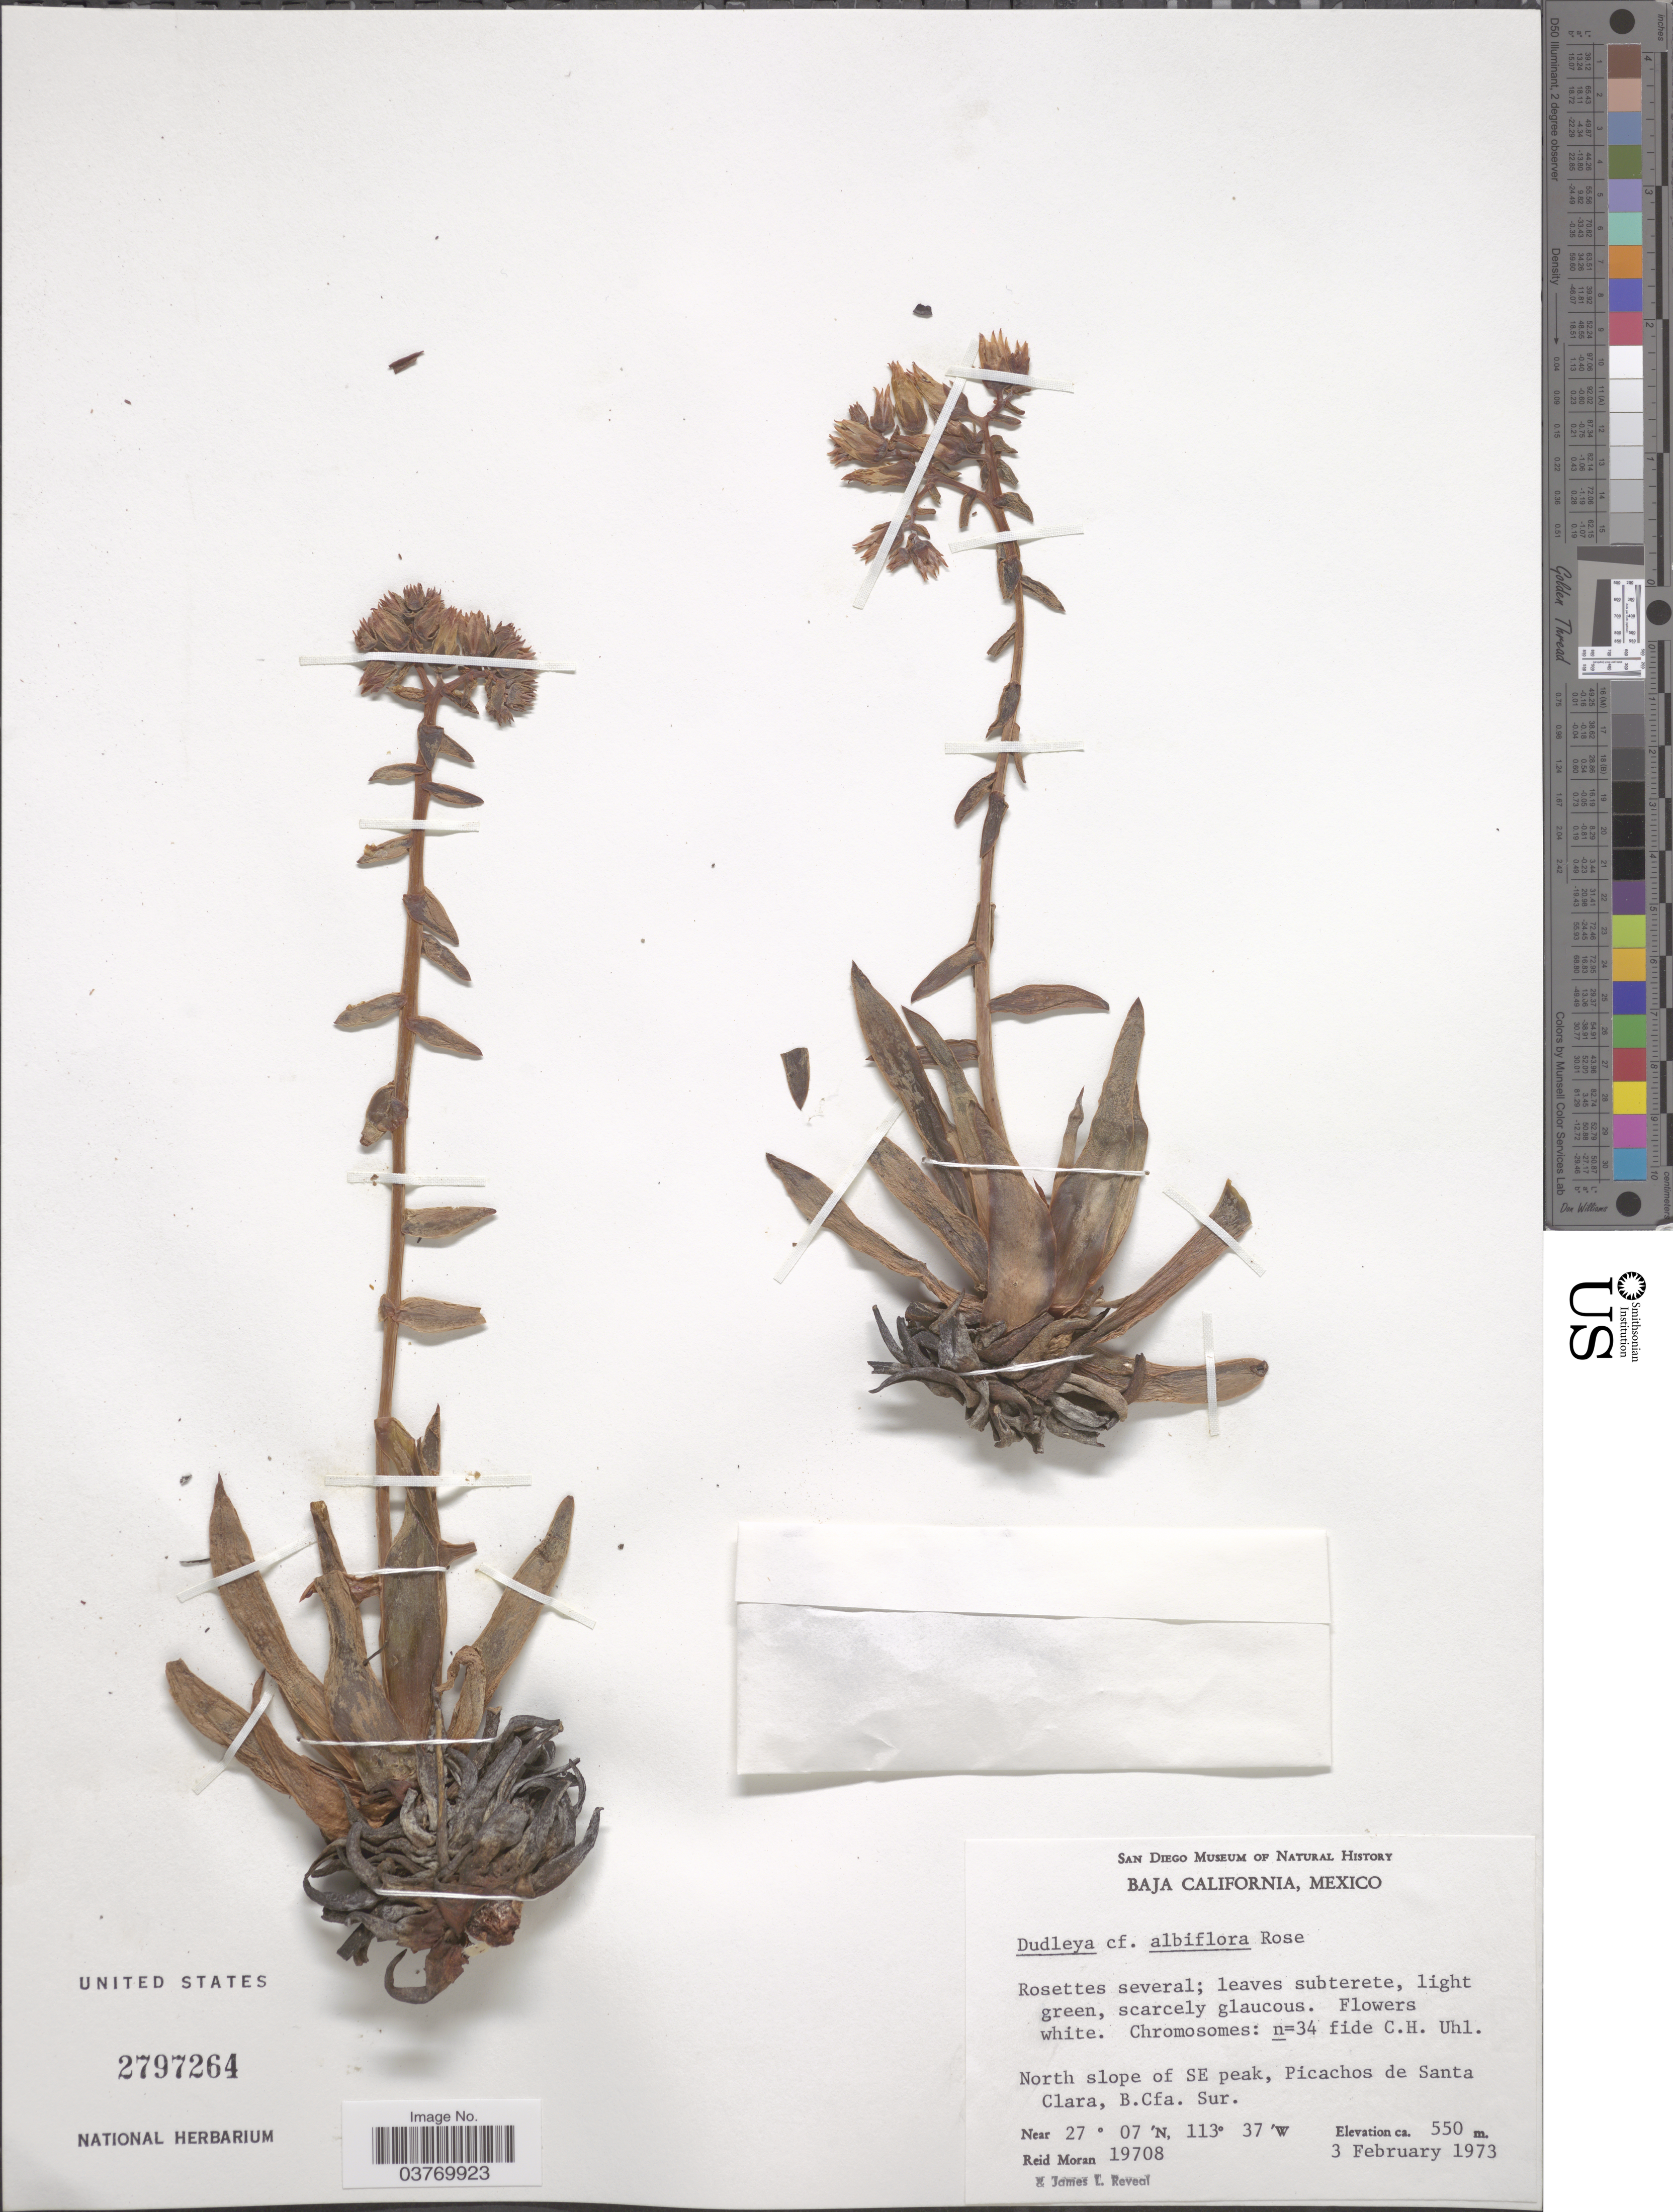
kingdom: Plantae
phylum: Tracheophyta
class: Magnoliopsida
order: Saxifragales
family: Crassulaceae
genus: Dudleya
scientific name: Dudleya albiflora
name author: Rose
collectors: R. V. Moran & J. L. Reveal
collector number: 19708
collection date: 1973-02-03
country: Mexico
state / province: Baja California Sur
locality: North slope of SE peak, Picachos de Santa Clara.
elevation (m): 550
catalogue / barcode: US 2797264